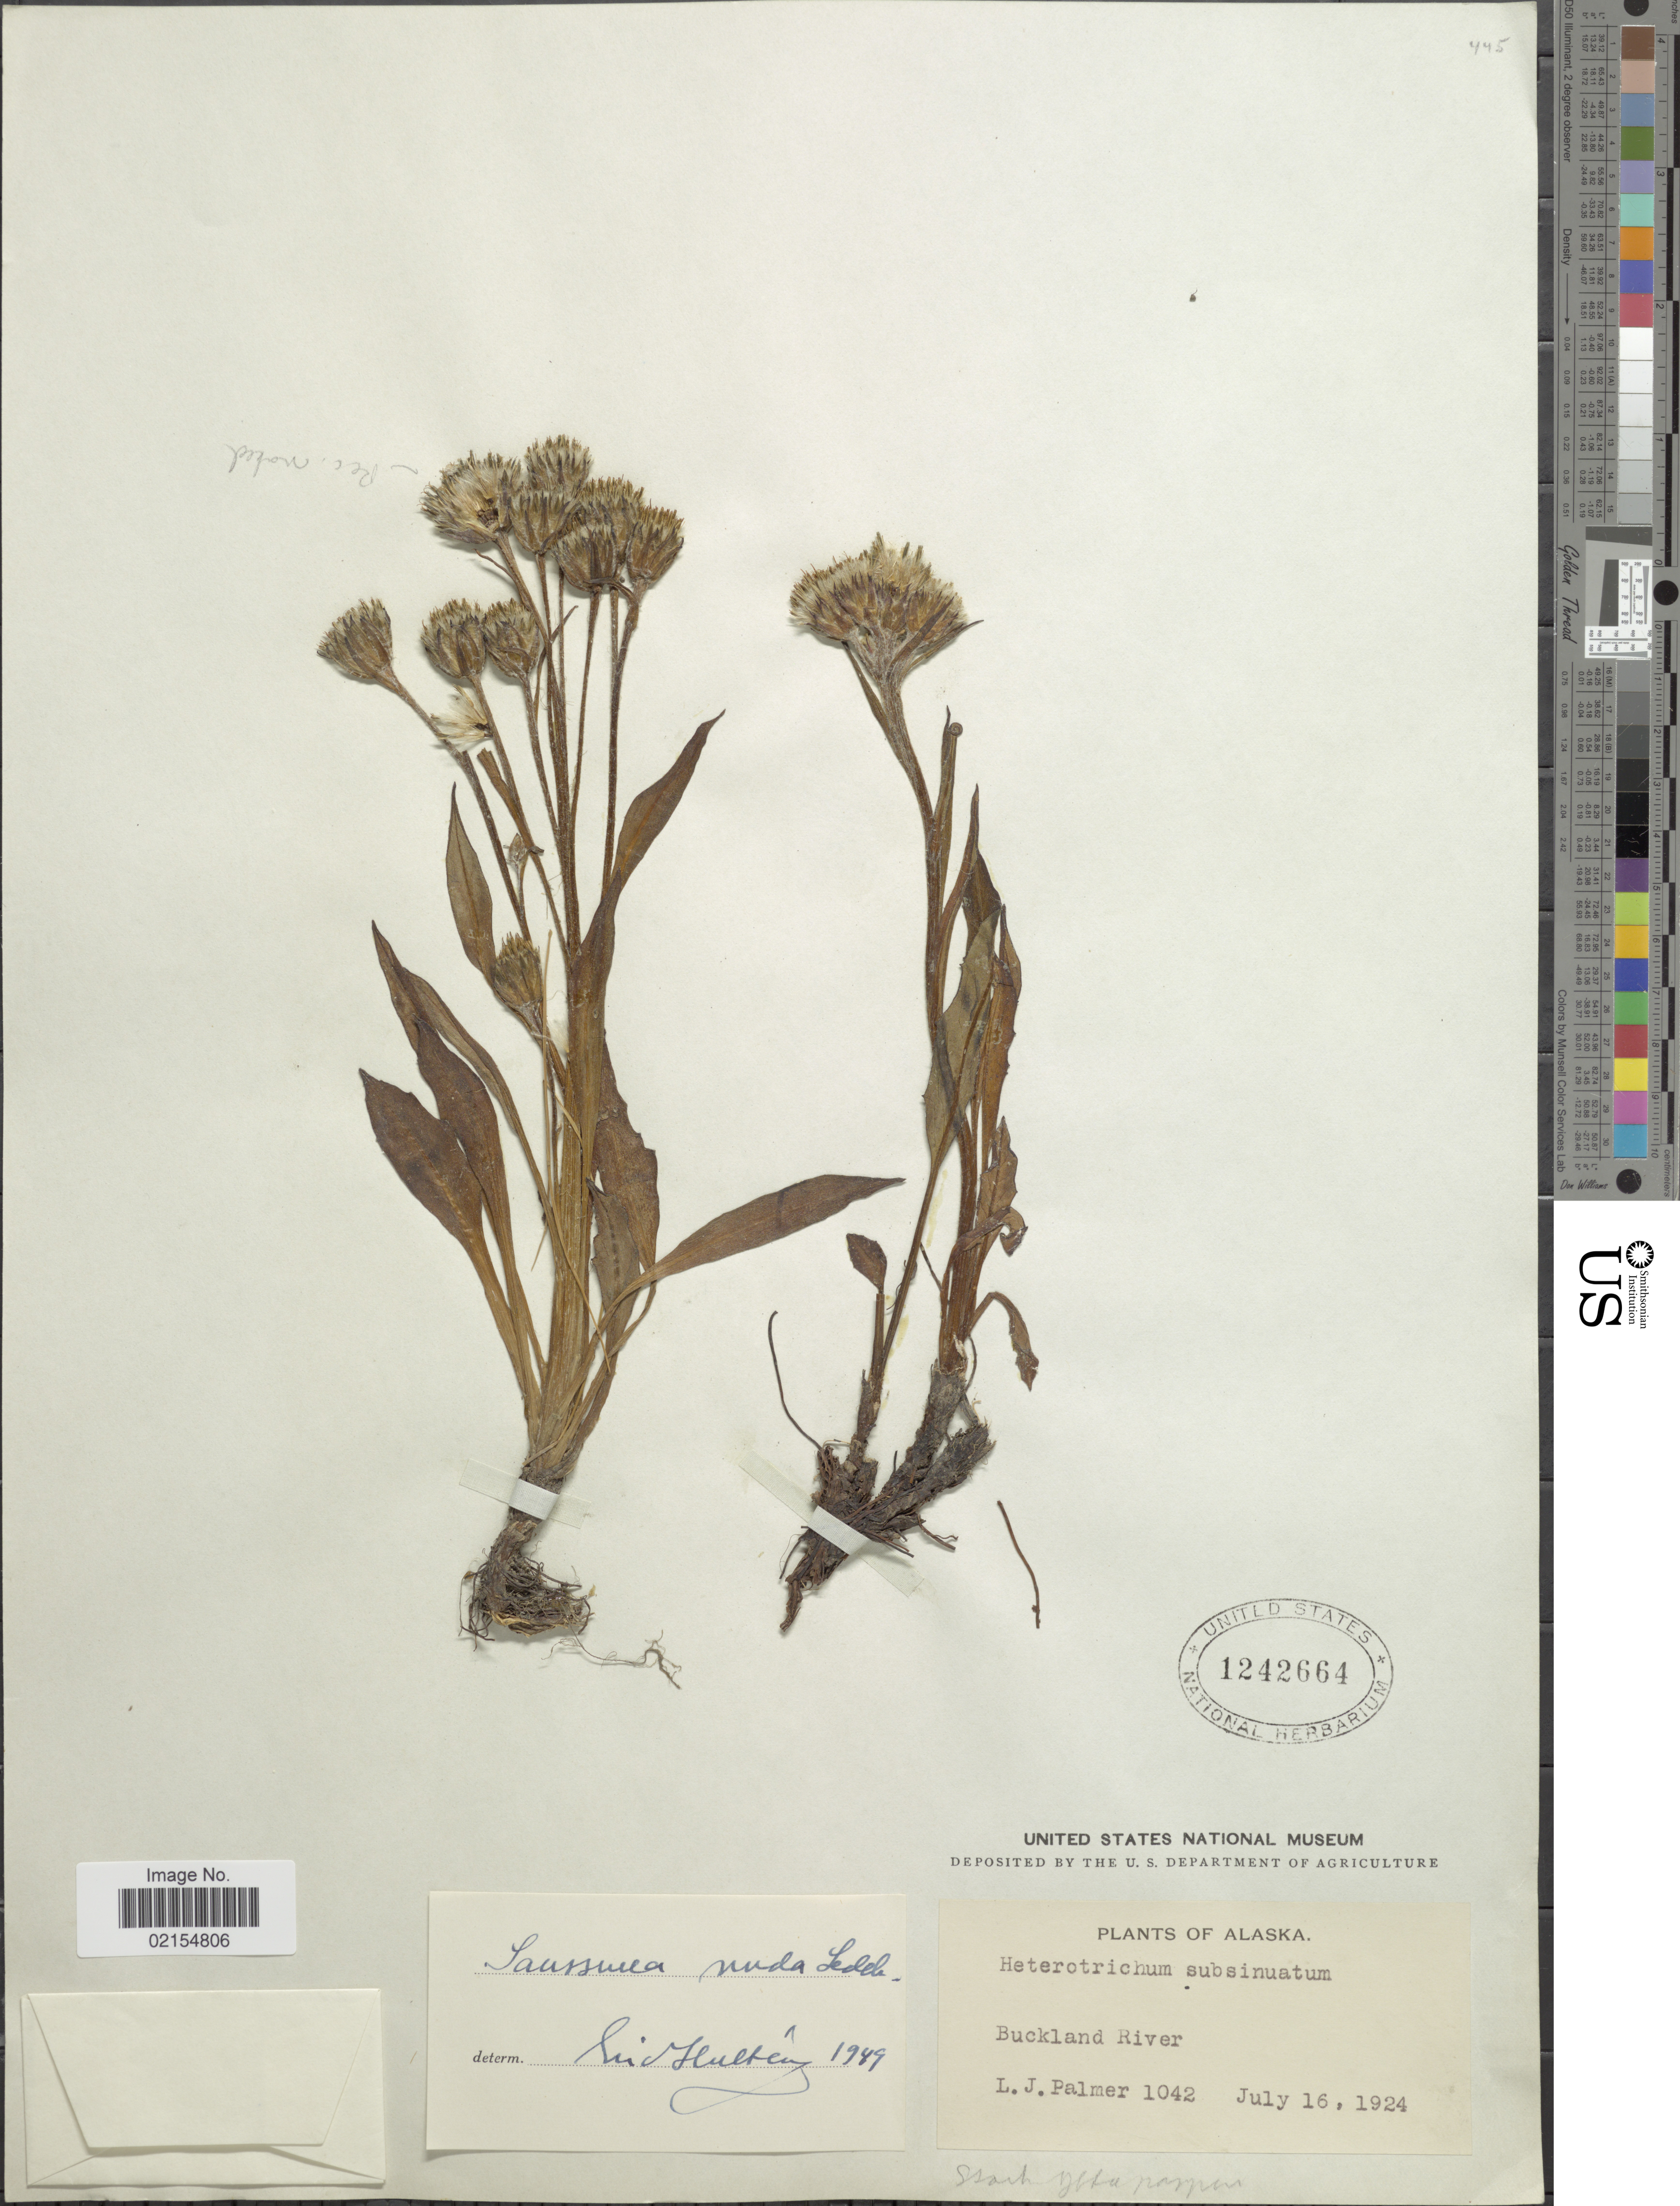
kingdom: Plantae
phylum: Tracheophyta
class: Magnoliopsida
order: Asterales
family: Asteraceae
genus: Saussurea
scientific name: Saussurea nuda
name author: Ledeb.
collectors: L. J. Palmer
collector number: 1042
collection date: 1924-07-16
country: United States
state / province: Alaska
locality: Buckland River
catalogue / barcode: US 1242664